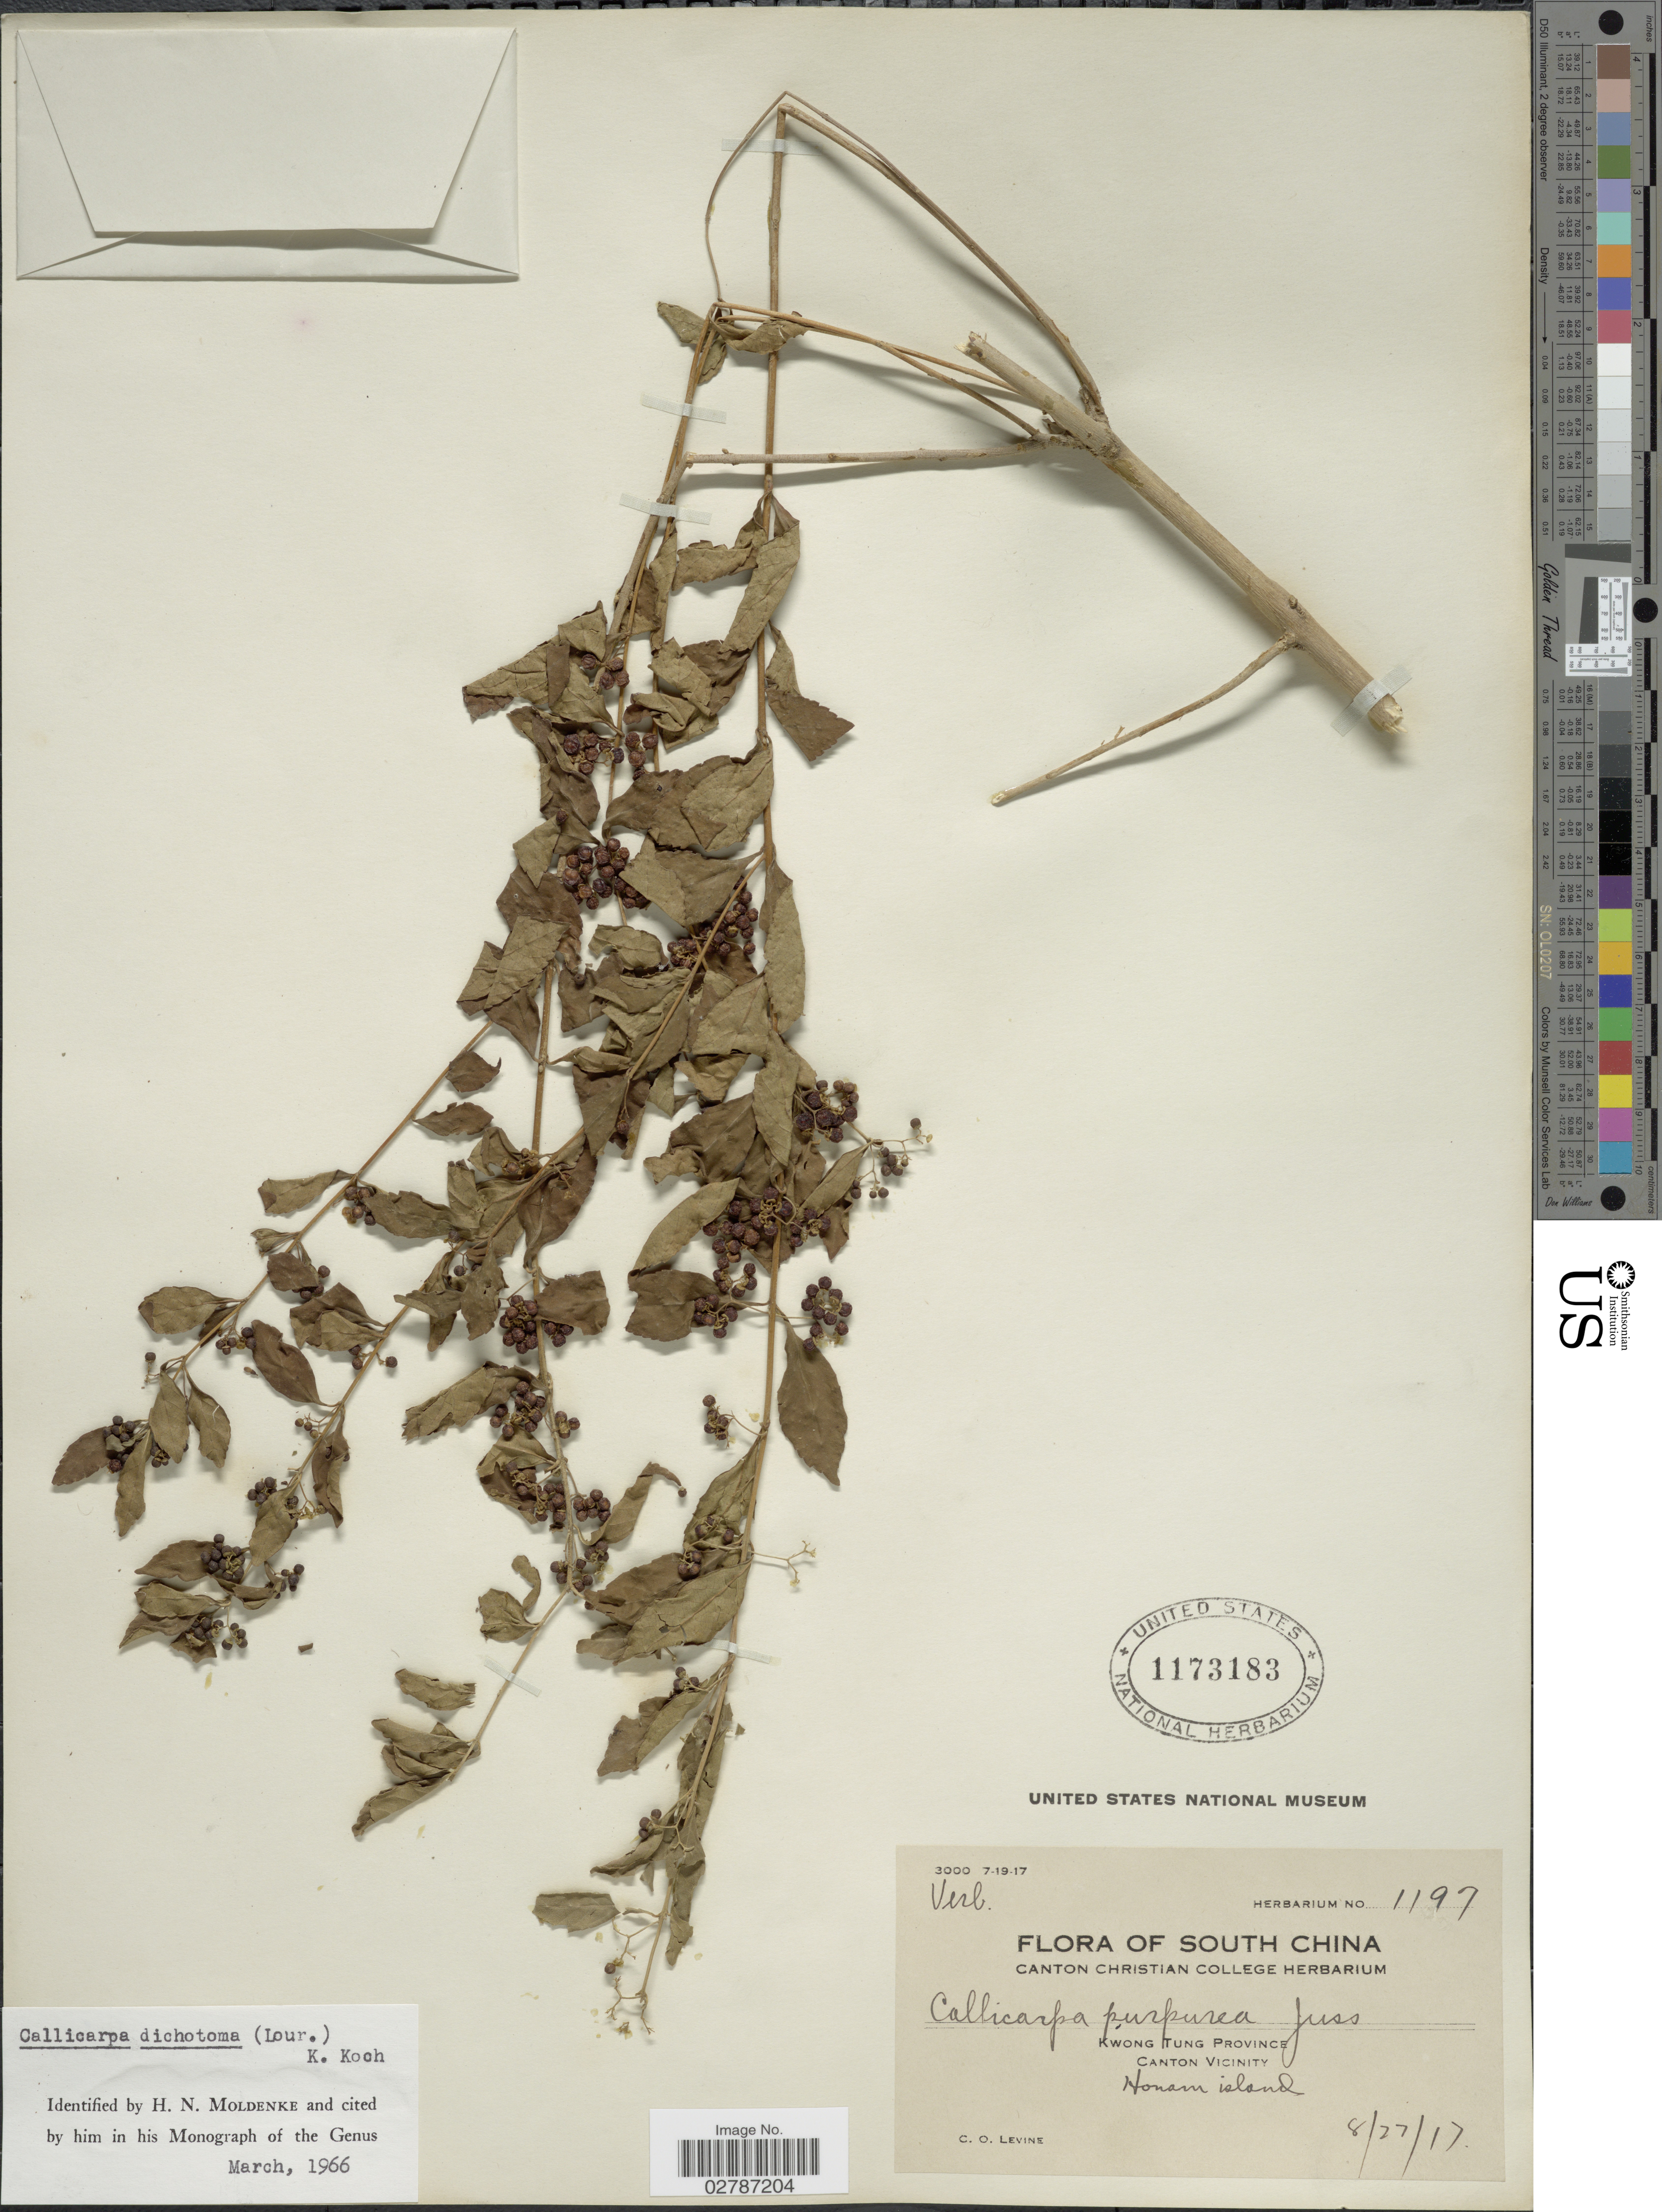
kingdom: Plantae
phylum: Tracheophyta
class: Magnoliopsida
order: Lamiales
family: Lamiaceae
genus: Callicarpa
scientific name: Callicarpa dichotoma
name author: (Lour.) K. Koch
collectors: C. O. Levine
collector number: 1197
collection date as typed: Transcribed d/m/y: 27/8/17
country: China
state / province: Guangdong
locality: South China. Kwong Tung Province. Canton Vicinity. Honam island.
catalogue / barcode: US 1173183